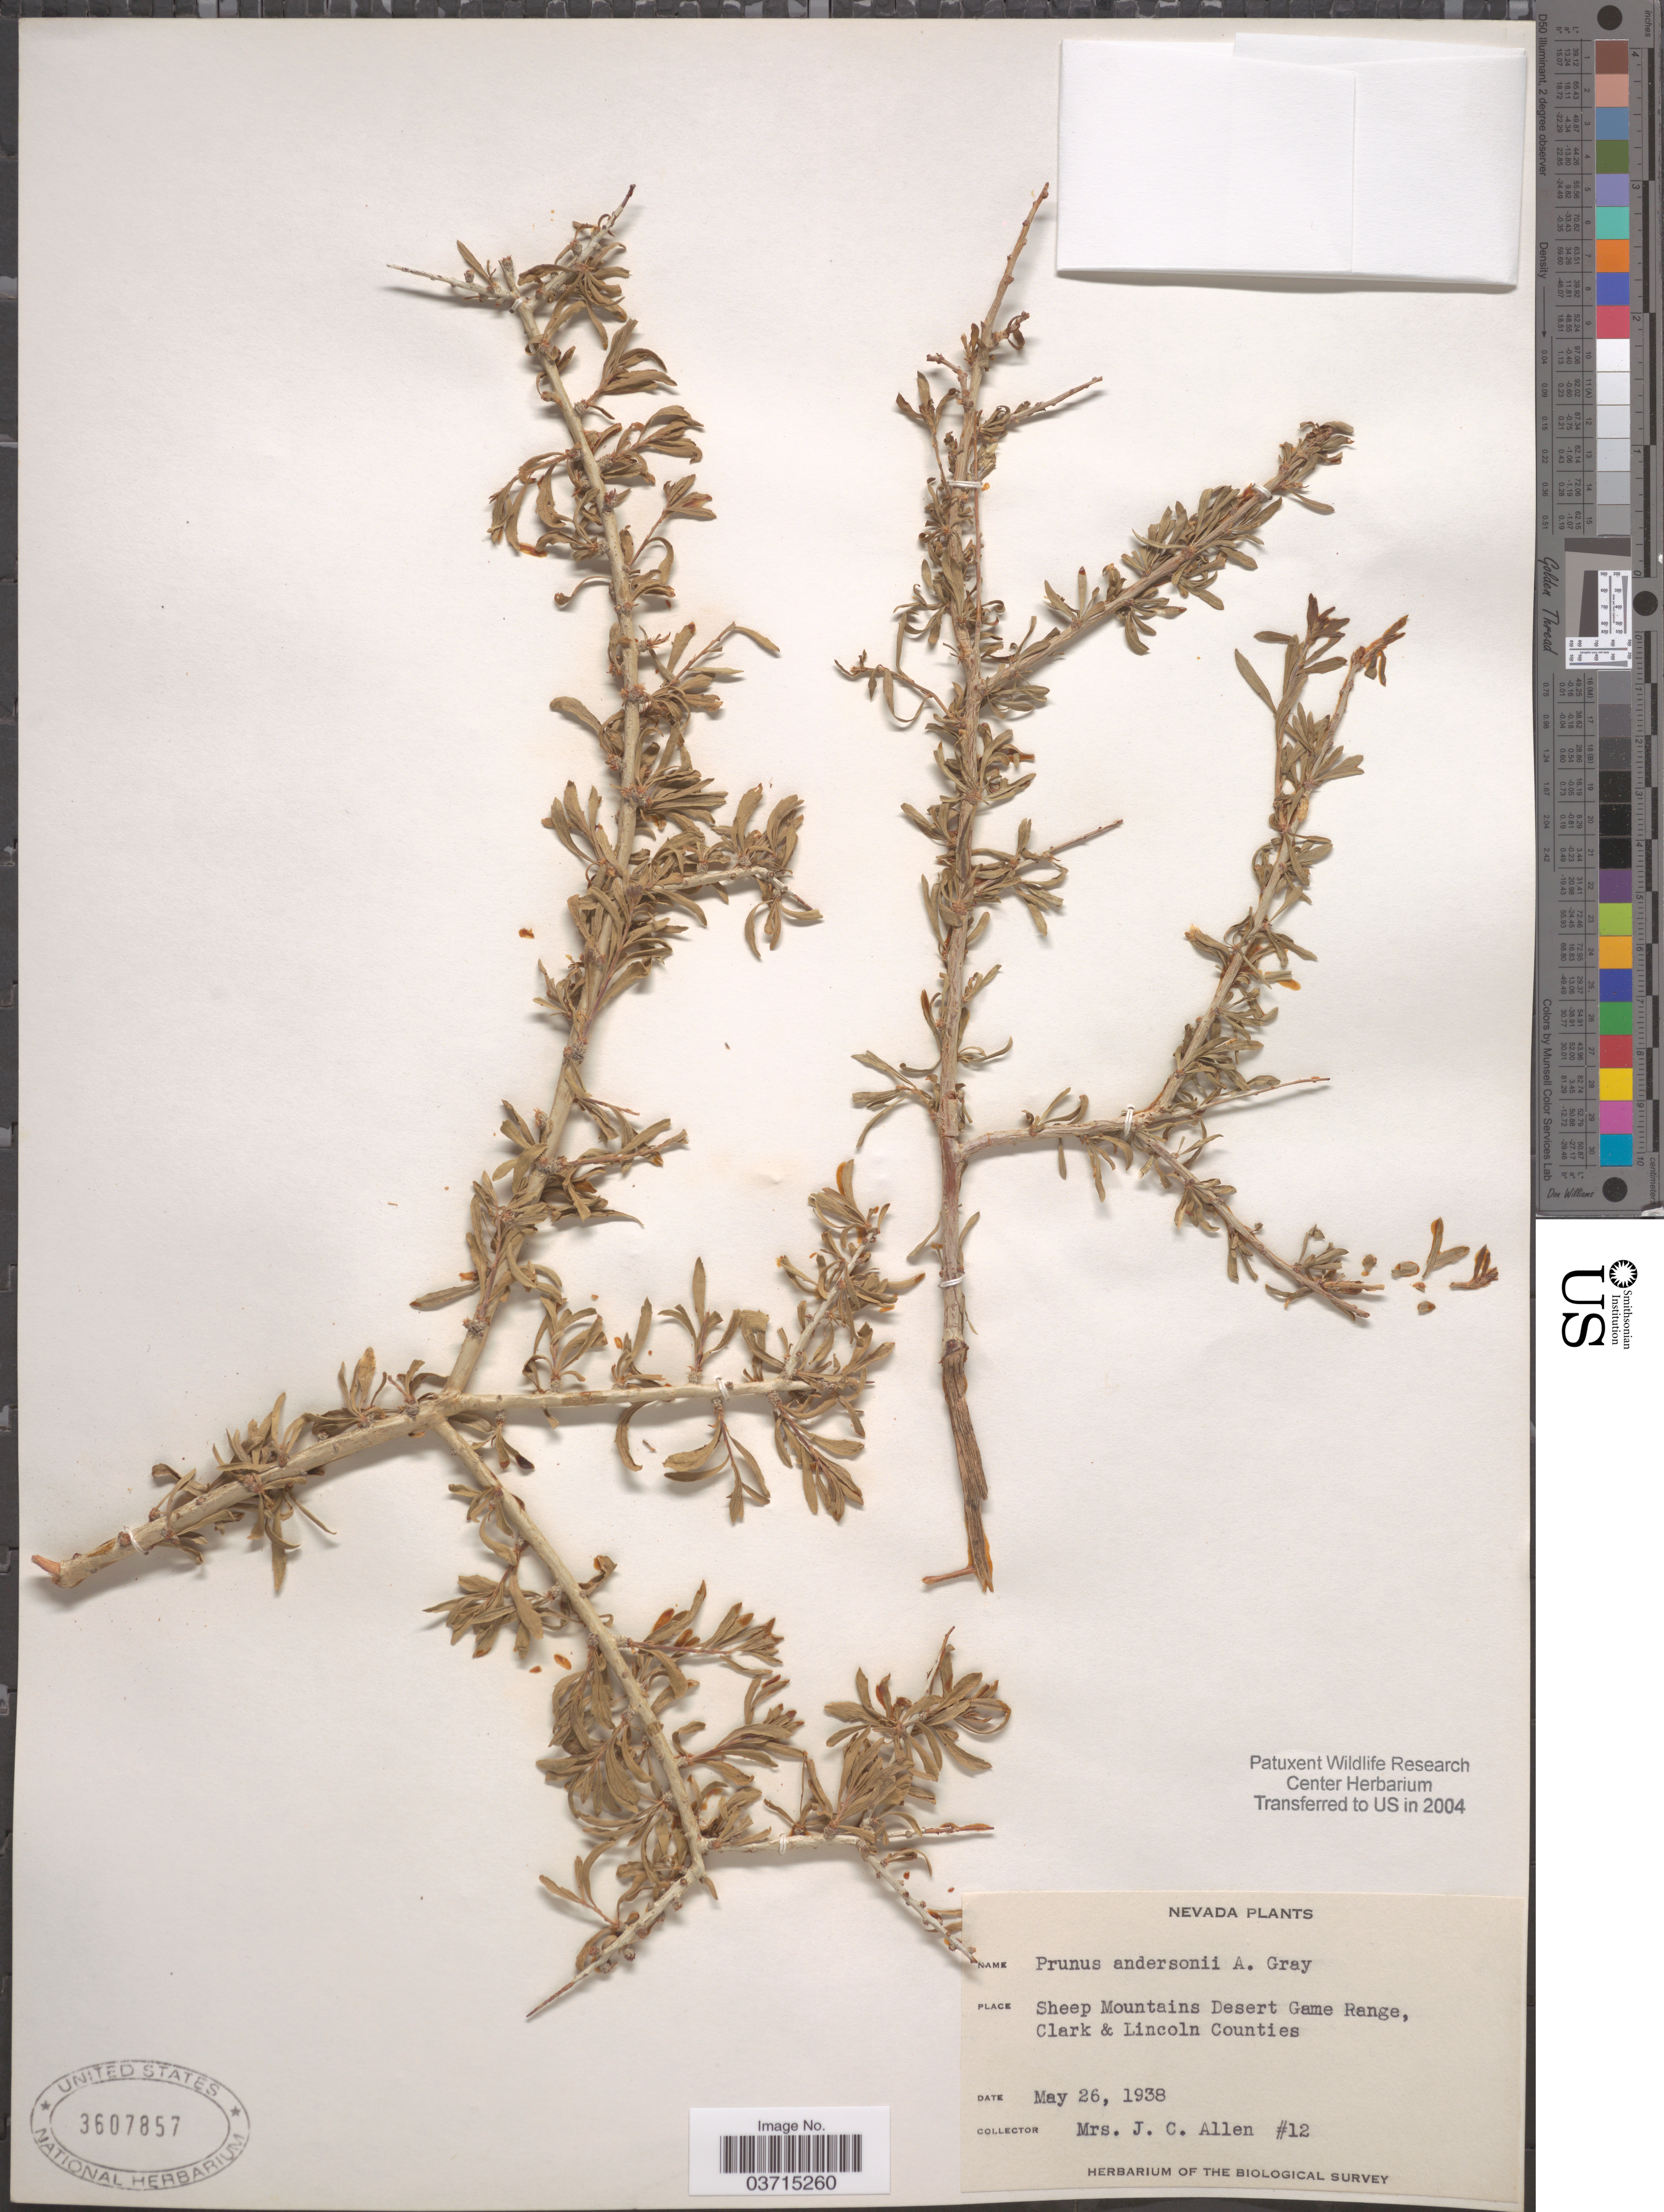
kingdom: Plantae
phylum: Tracheophyta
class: Magnoliopsida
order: Rosales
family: Rosaceae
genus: Prunus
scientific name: Prunus andersonii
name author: A. Gray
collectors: Mrs. J. C. Allen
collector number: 12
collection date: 1938-05-26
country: United States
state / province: Nevada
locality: Sheep Mountains Desert Game Range, Clark & Lincoln Counties.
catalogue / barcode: US 3607857